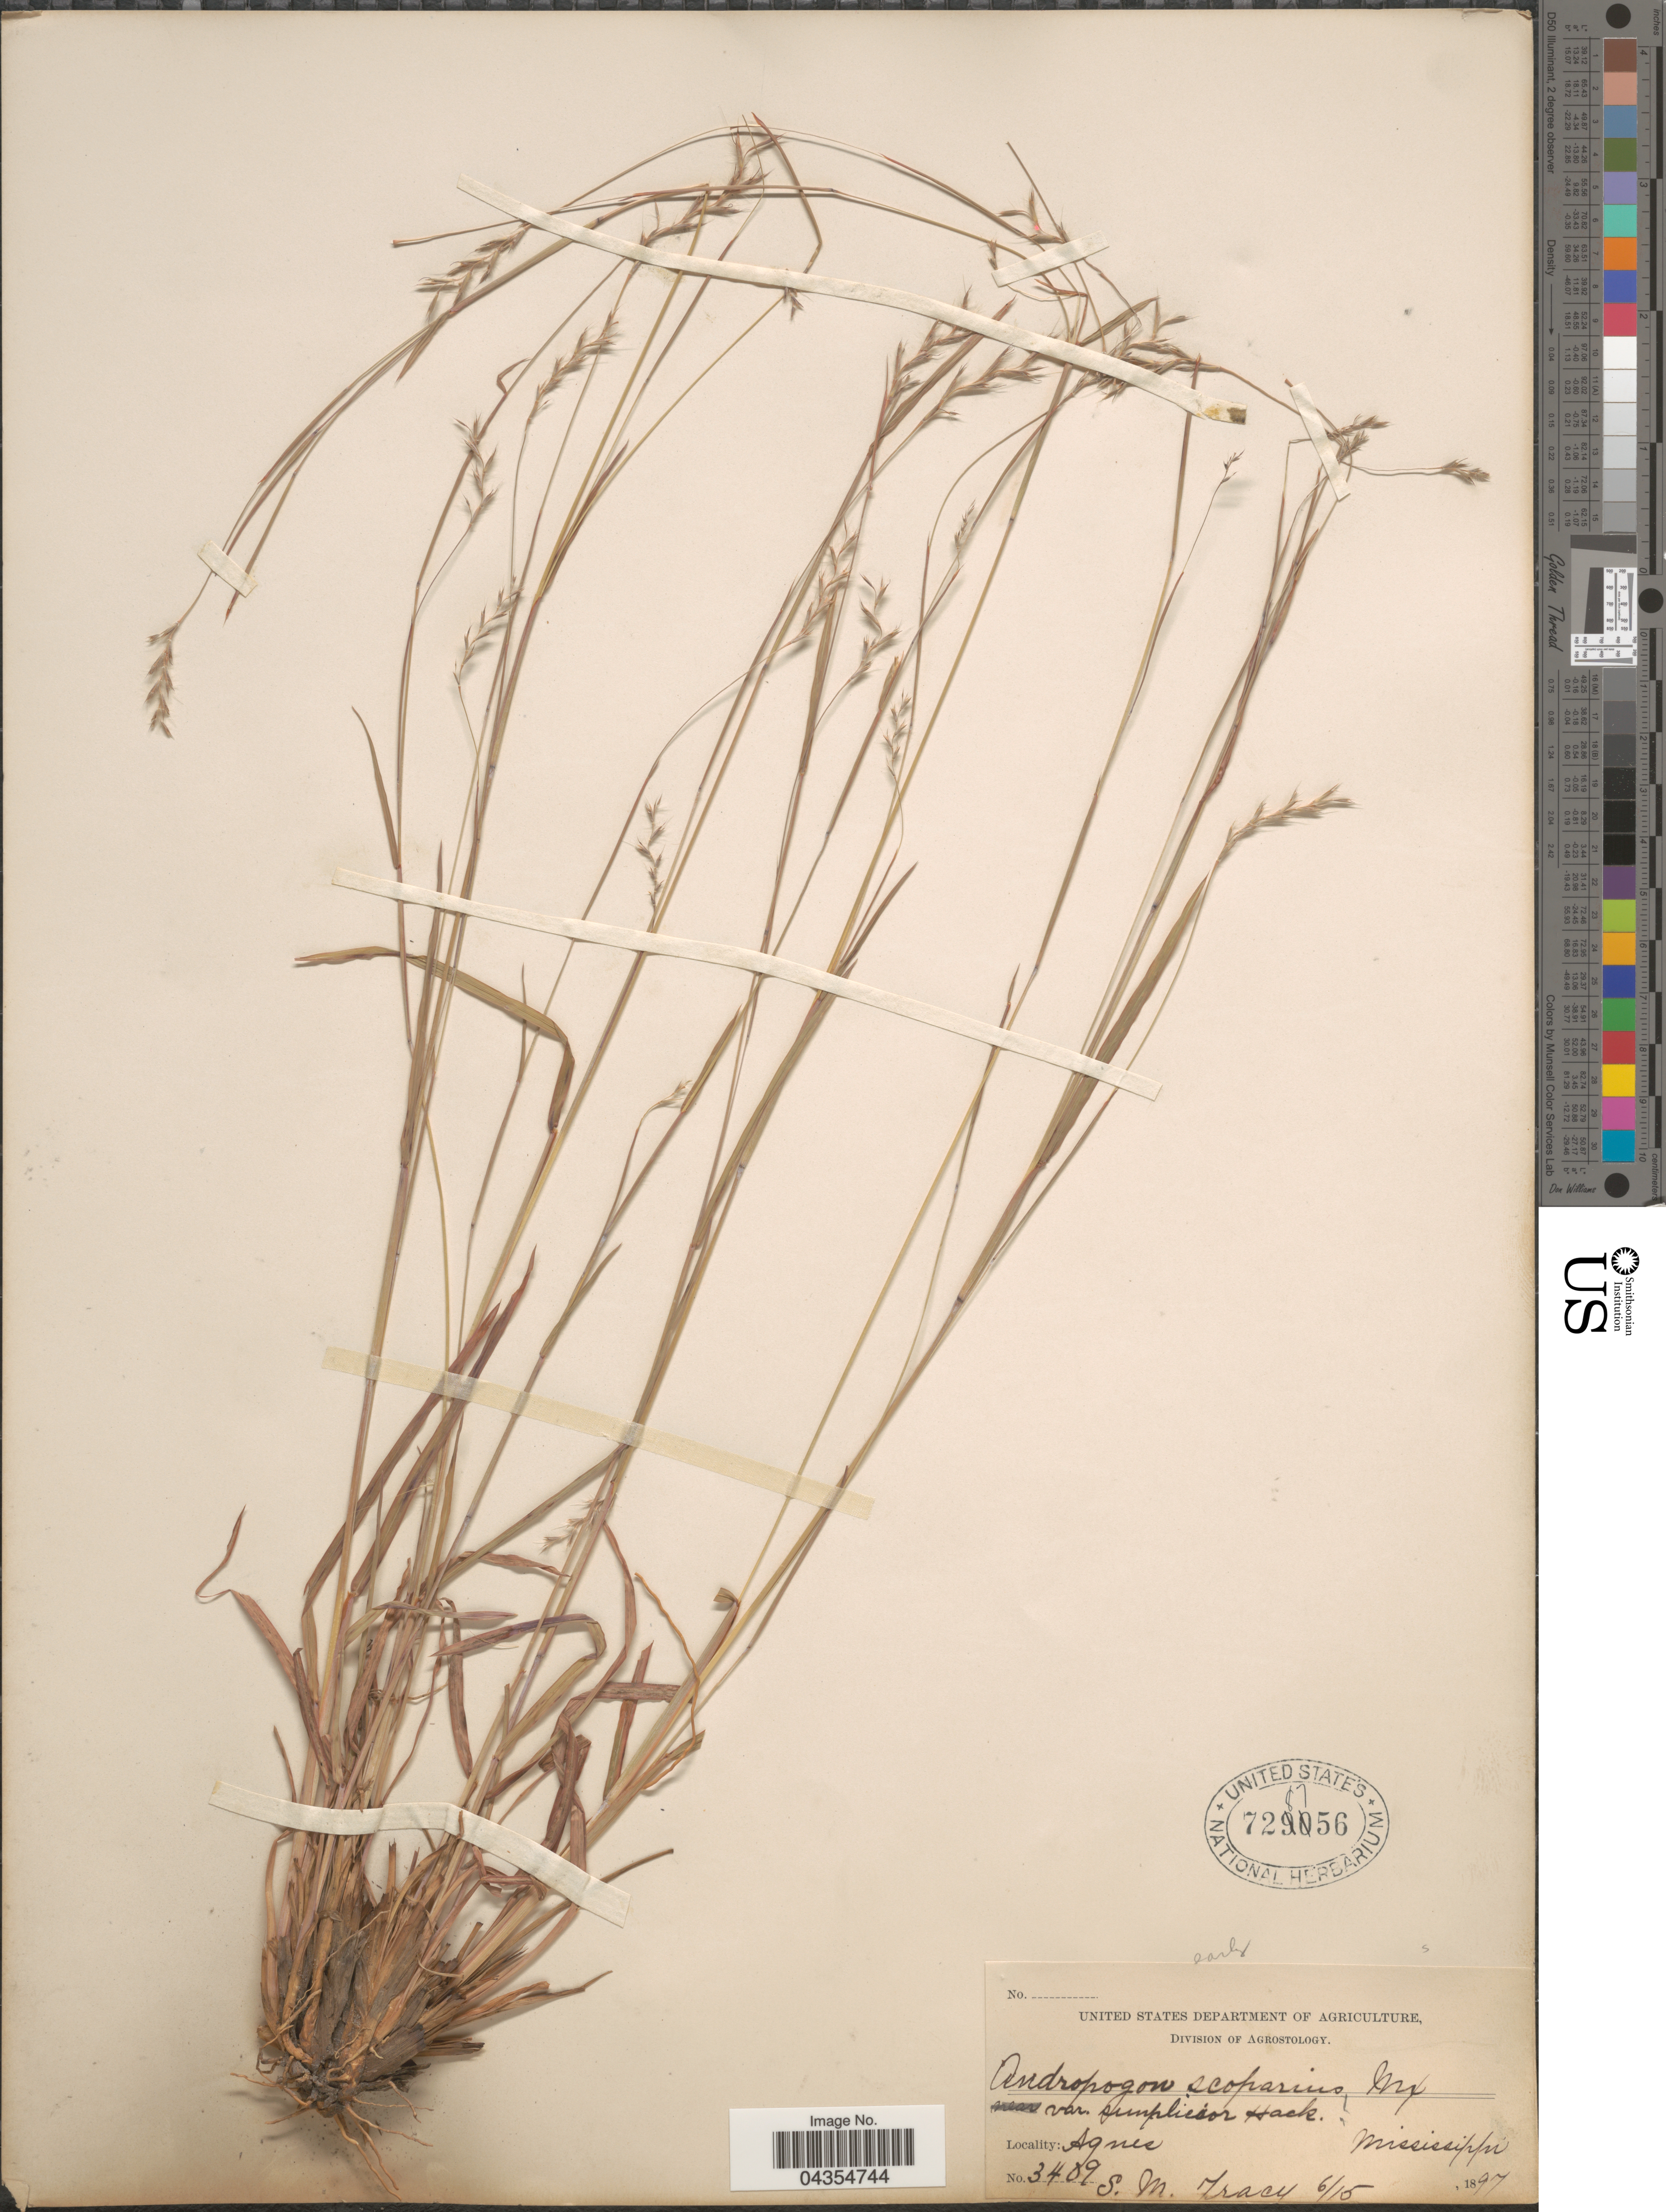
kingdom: Plantae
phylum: Tracheophyta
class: Liliopsida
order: Poales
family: Poaceae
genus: Schizachyrium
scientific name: Schizachyrium sanguineum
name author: (Retz.) Alston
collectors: S. M. Tracy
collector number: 3409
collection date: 1897-06-15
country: United States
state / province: Mississippi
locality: Agnes.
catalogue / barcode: US 728756